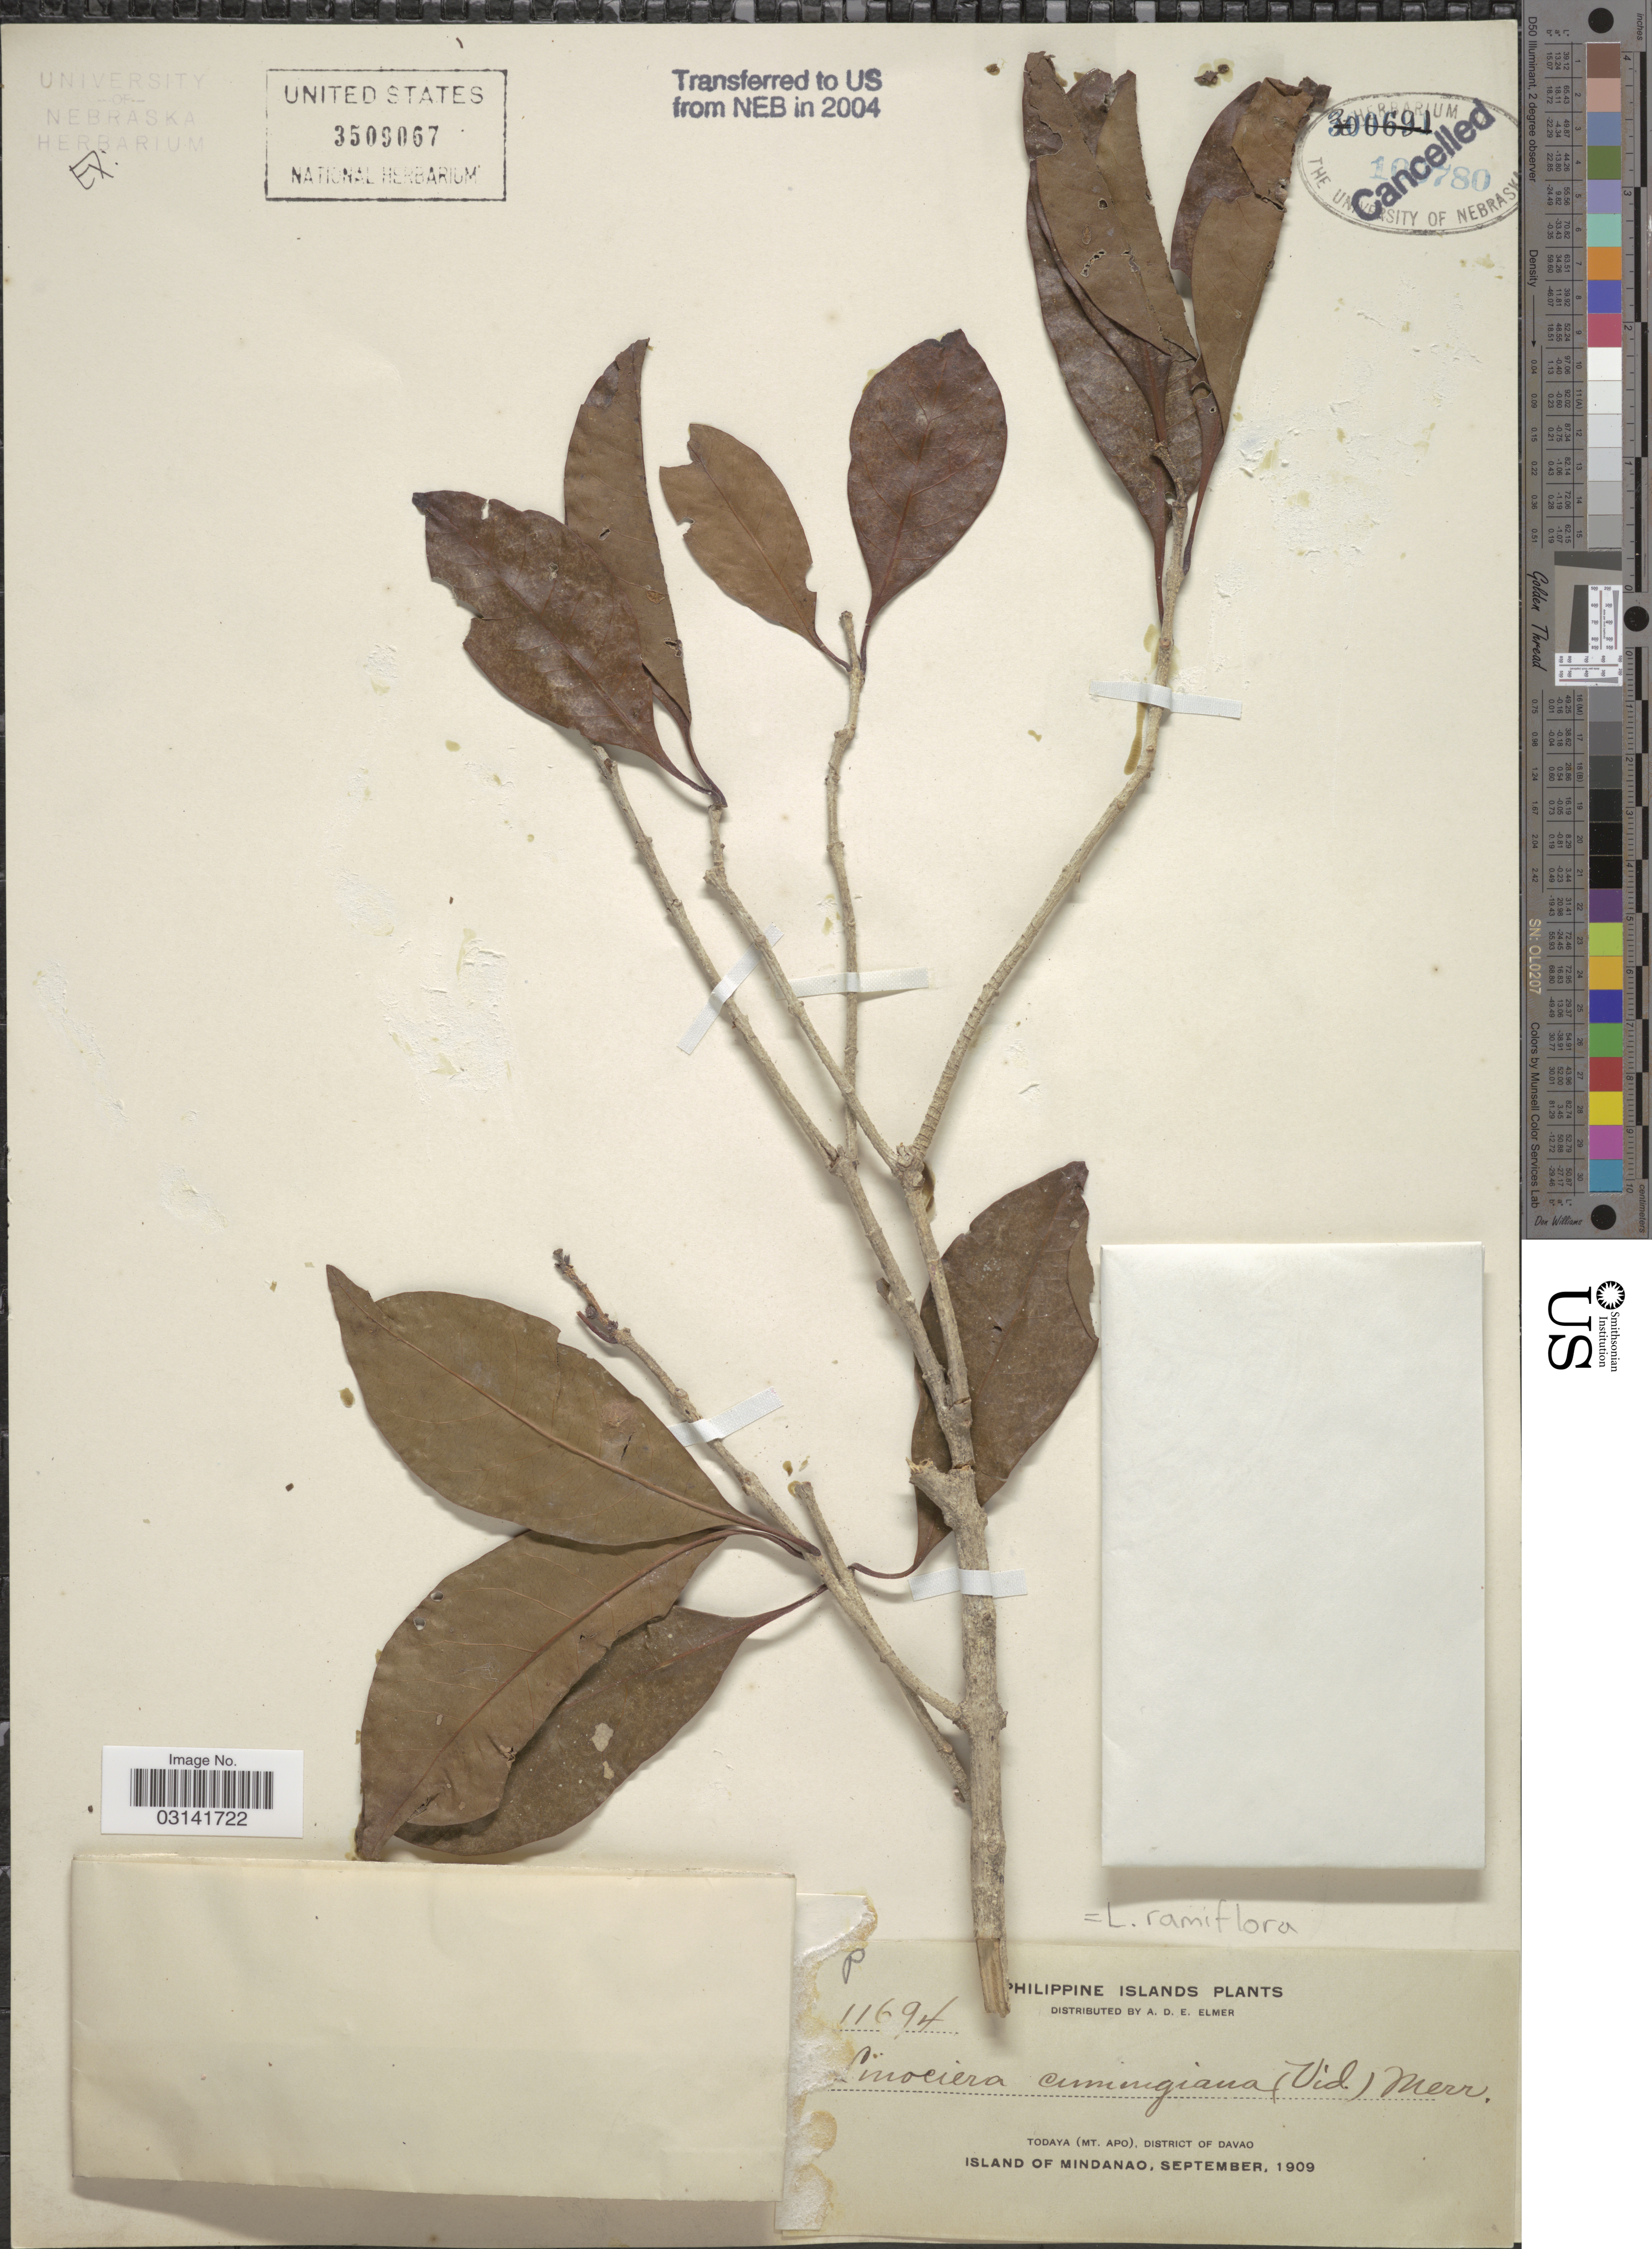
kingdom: Plantae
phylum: Tracheophyta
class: Magnoliopsida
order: Lamiales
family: Oleaceae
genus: Chionanthus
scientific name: Chionanthus ramiflorus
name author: Roxb.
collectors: A. D. E. Elmer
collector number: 11694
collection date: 1909-09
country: Philippines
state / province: Davao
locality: Todaya (Mt. Apo), district of Davao. Island of Mindanao.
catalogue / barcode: US 3509067